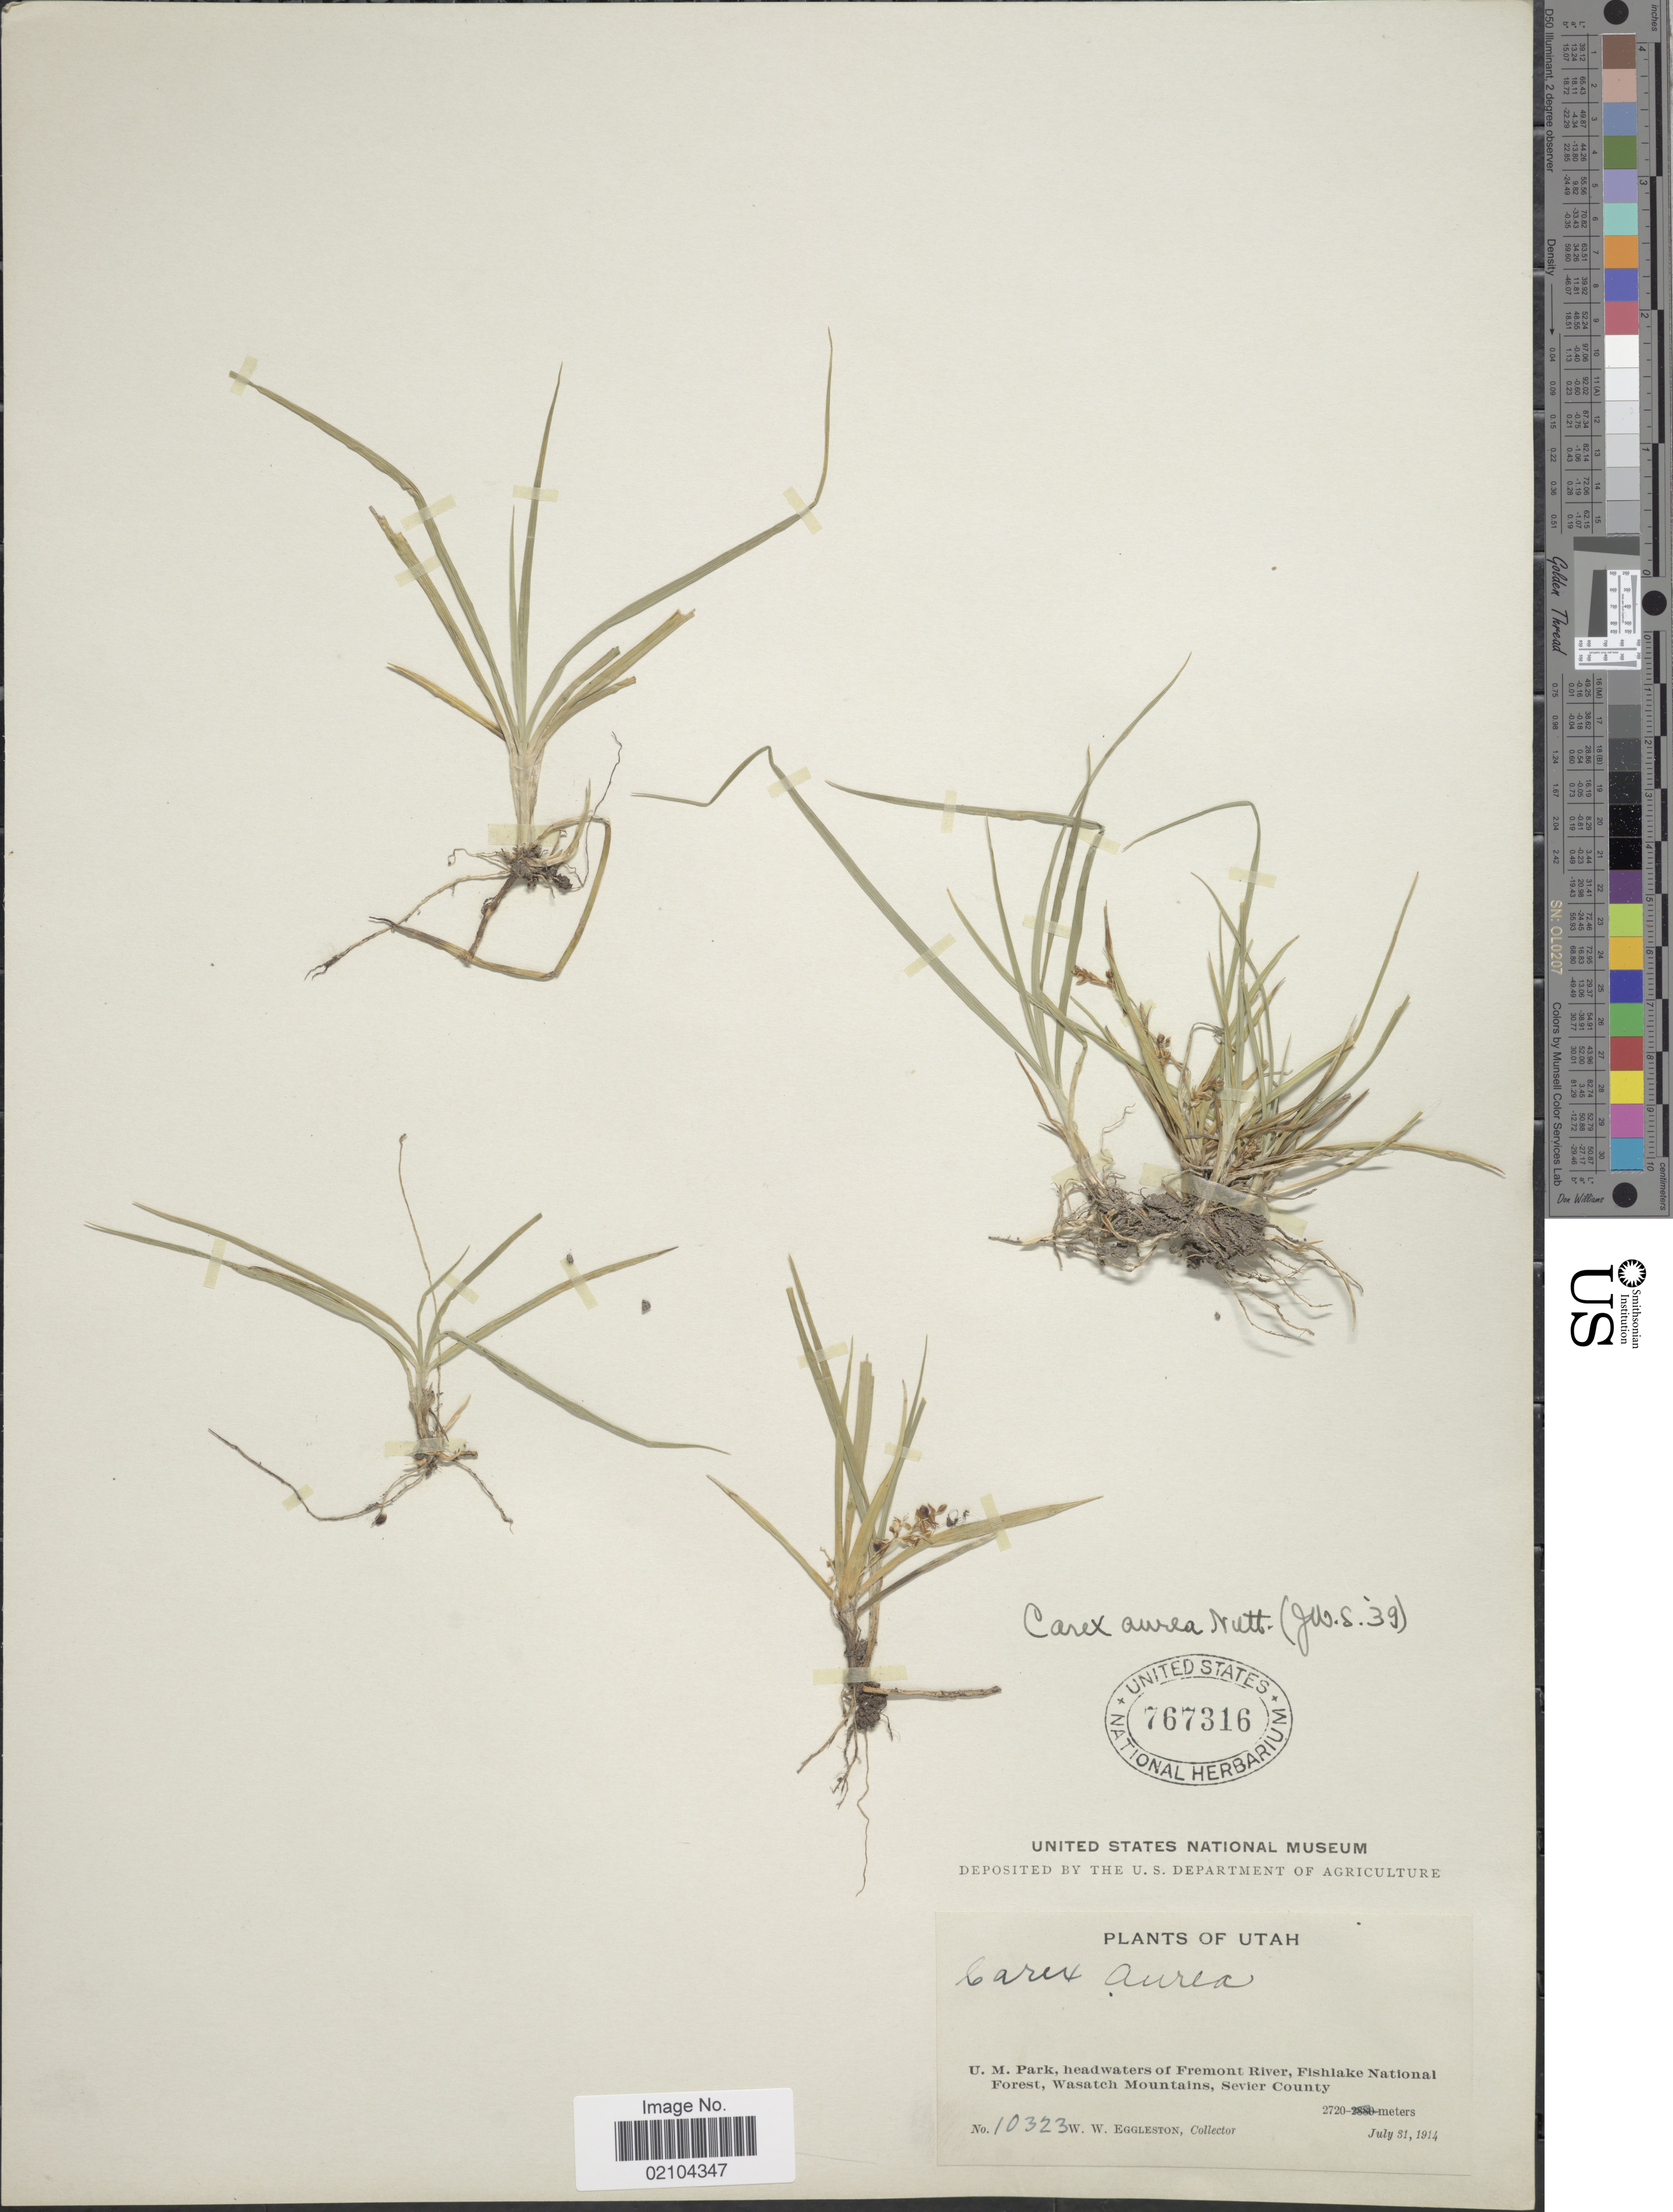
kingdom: Plantae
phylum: Tracheophyta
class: Liliopsida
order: Poales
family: Cyperaceae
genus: Carex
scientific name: Carex aurea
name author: Nutt.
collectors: W. W. Eggleston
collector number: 10323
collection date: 1914-07-31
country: United States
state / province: Utah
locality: Utah, U.M. Park, headwaters of Fremont River, Fishlake National Forest, Wasatch Mountains, Sevier County.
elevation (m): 2720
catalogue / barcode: US 767316